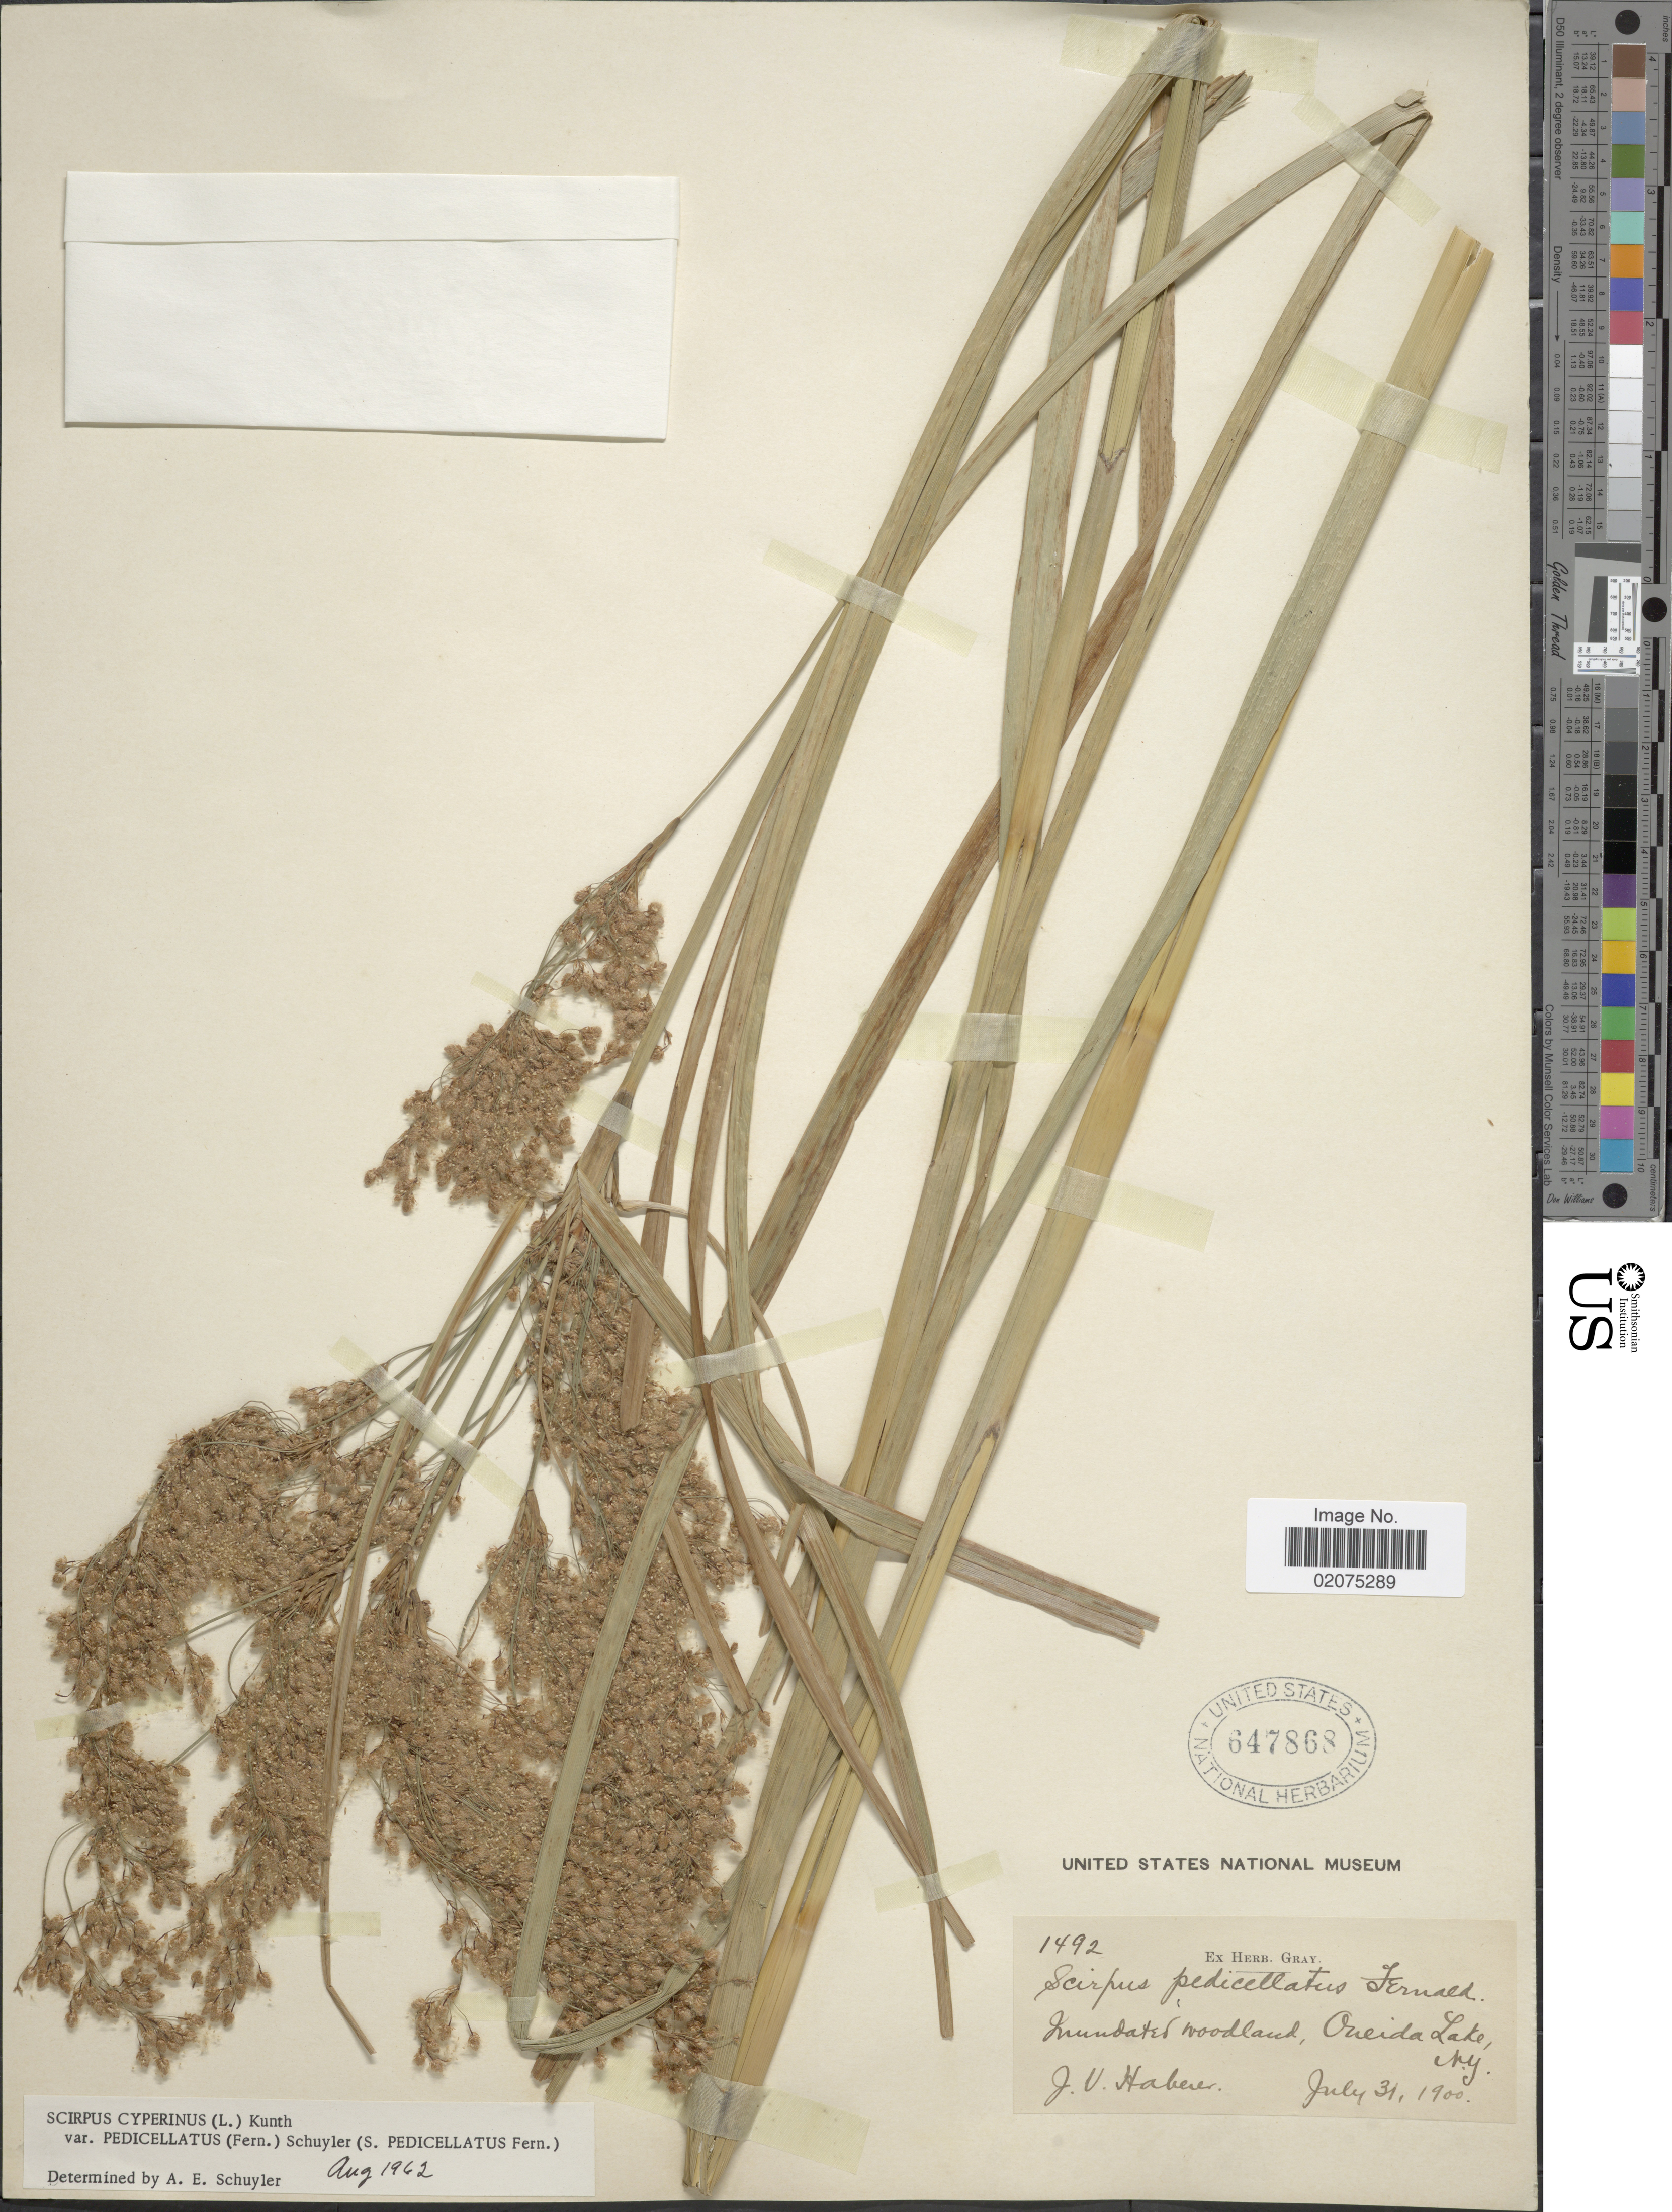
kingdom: Plantae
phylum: Tracheophyta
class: Liliopsida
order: Poales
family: Cyperaceae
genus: Scirpus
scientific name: Scirpus cyperinus var. pedicellatus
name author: (Fernald) Schuyler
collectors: J. V. Haberer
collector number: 1492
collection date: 1900-07-31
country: United States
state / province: New York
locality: Oneida Lake, N.Y.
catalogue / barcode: US 647868